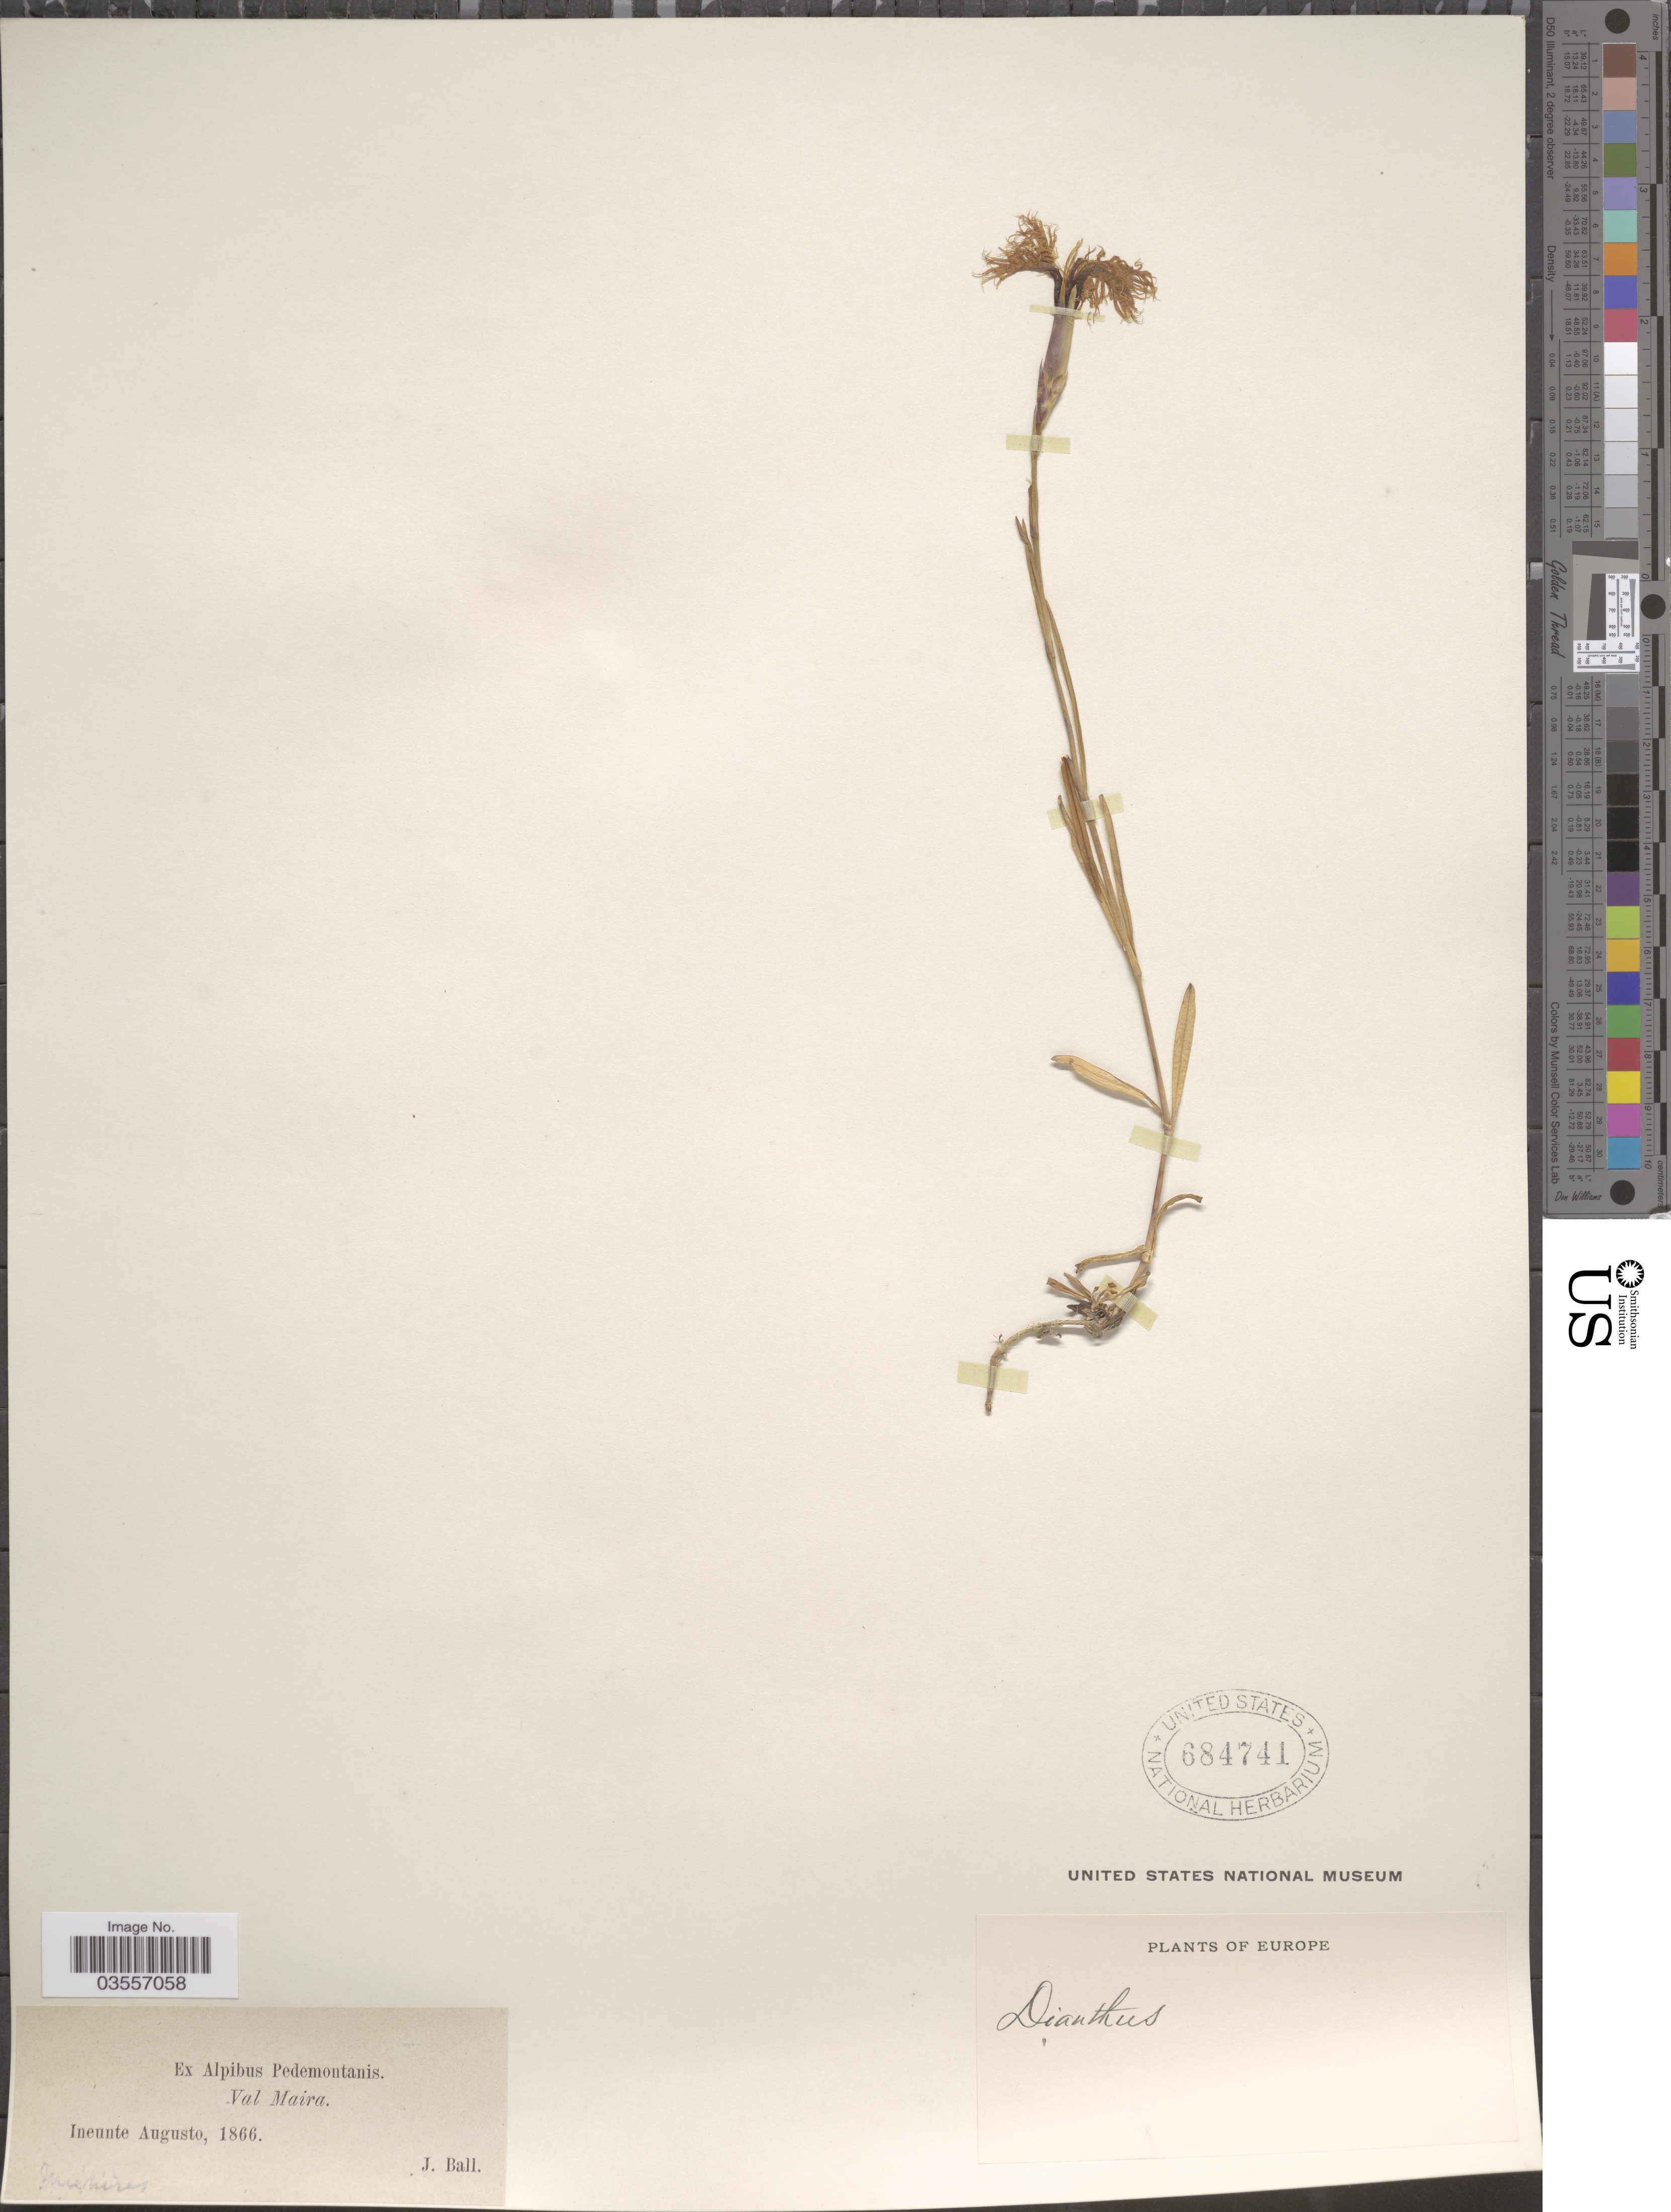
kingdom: Plantae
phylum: Tracheophyta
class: Magnoliopsida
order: Caryophyllales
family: Caryophyllaceae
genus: Dianthus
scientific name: Dianthus sp.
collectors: J. Ball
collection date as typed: Ineunte Augusto, 1866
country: Italy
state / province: Piedmont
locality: Ex Alpibus Pedemontanis, Val Maira. [illegible text]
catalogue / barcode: US 684741